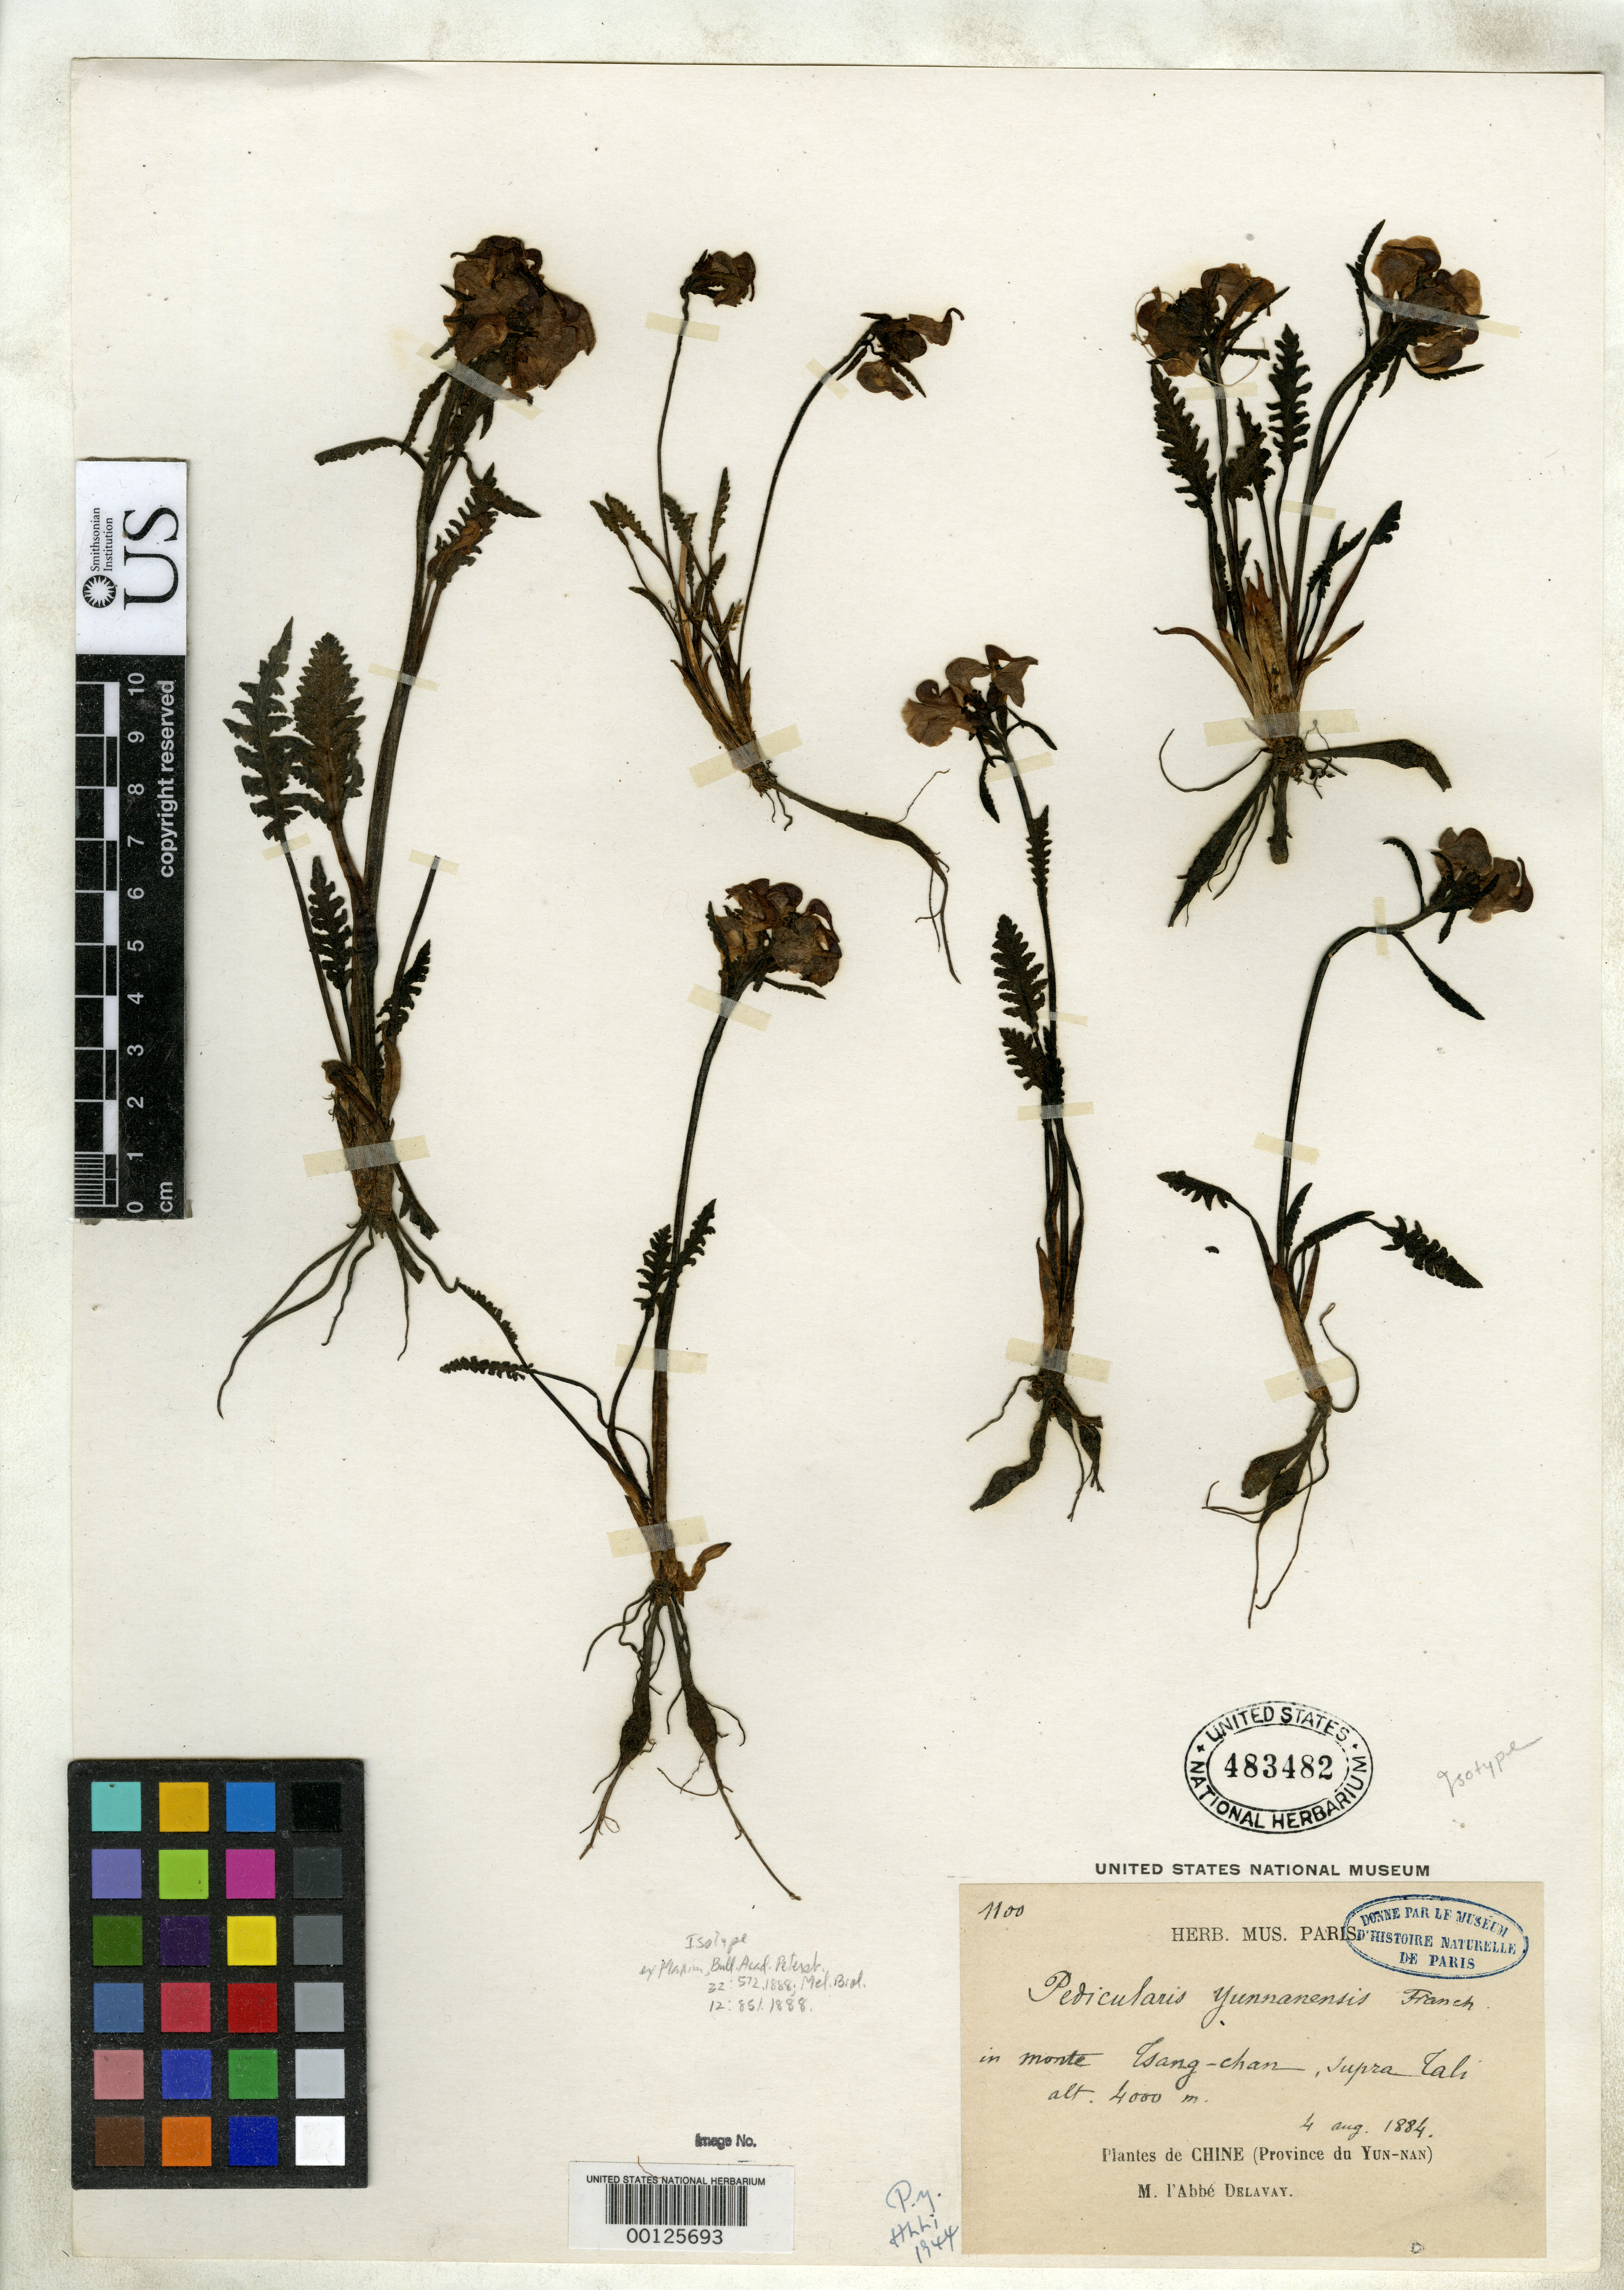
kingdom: Plantae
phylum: Tracheophyta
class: Magnoliopsida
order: Lamiales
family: Orobanchaceae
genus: Pedicularis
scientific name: Pedicularis yunnanensis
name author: Franch. ex Maxim.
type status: Isotype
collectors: P. Delavay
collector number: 1100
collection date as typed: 04 Aug 1884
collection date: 1884-08-04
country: China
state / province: Yunnan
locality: Monte Tsang-chan, supra Tali.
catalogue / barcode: US 483482